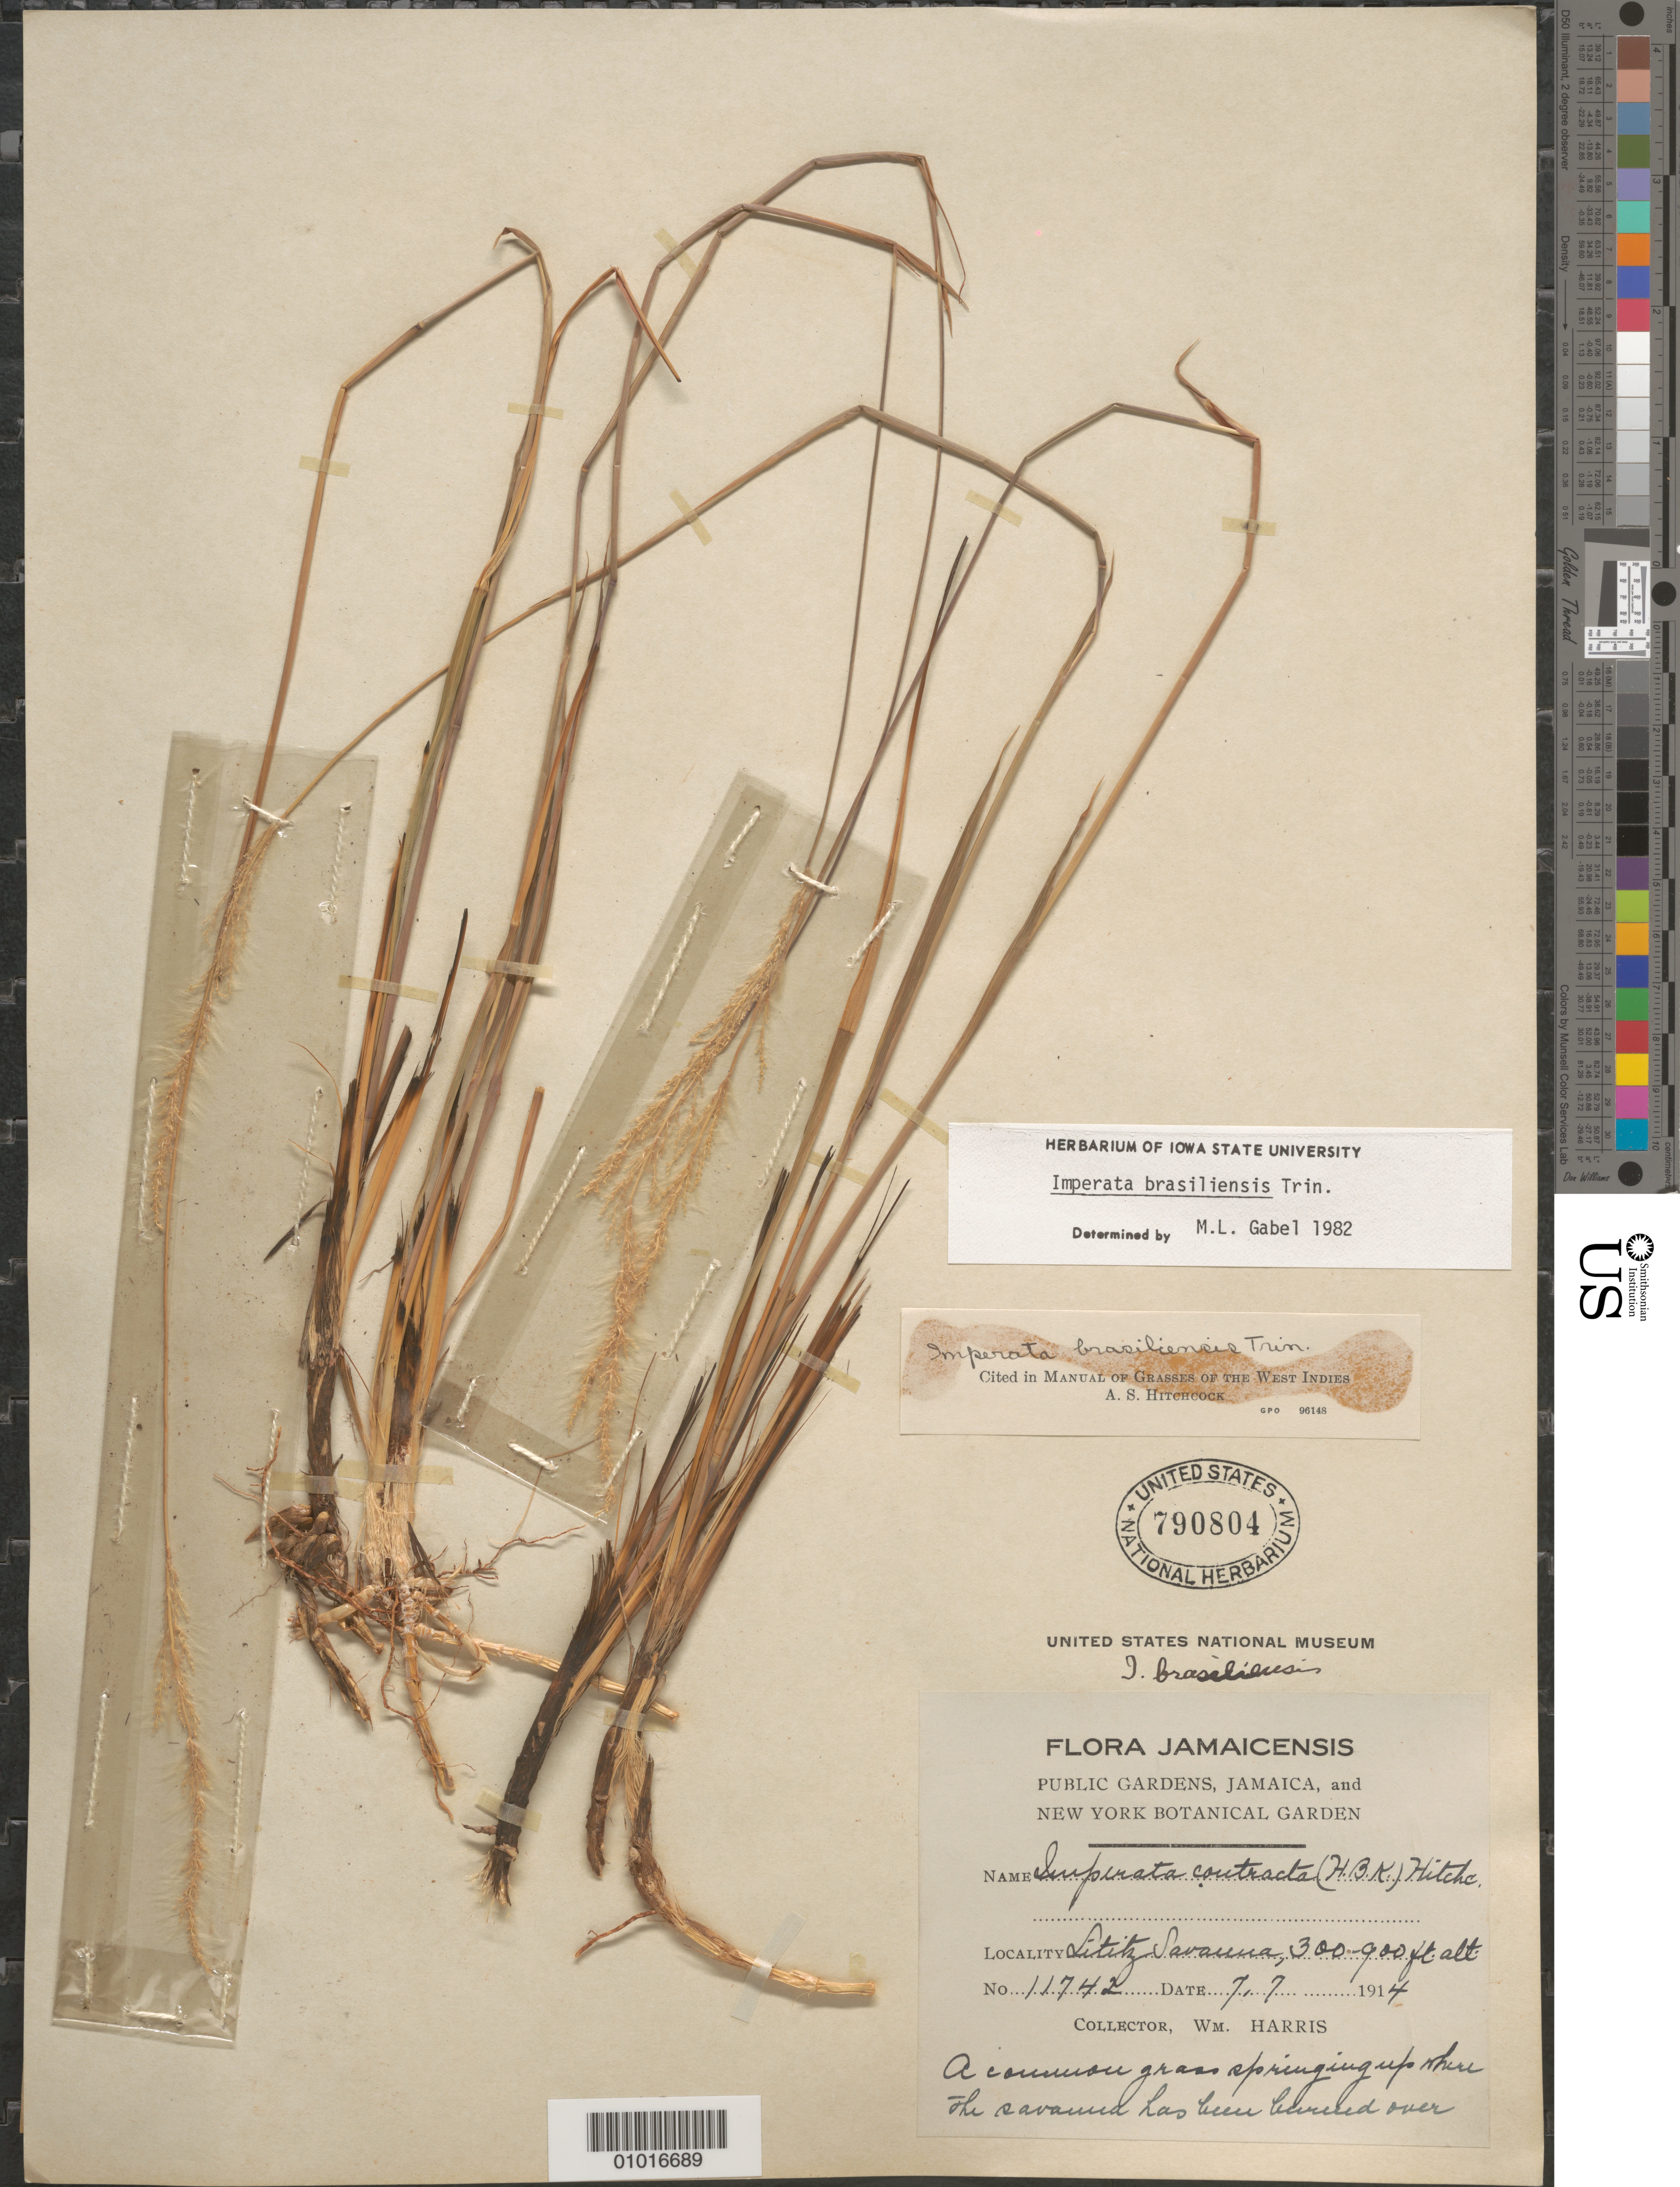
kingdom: Plantae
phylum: Tracheophyta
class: Liliopsida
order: Poales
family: Poaceae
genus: Imperata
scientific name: Imperata brasiliensis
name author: Trin.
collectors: W. Harris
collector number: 11742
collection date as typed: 07 Jul 1914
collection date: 1914-07-07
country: Jamaica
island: Jamaica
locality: Lititz Savanna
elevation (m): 91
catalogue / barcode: US 790804